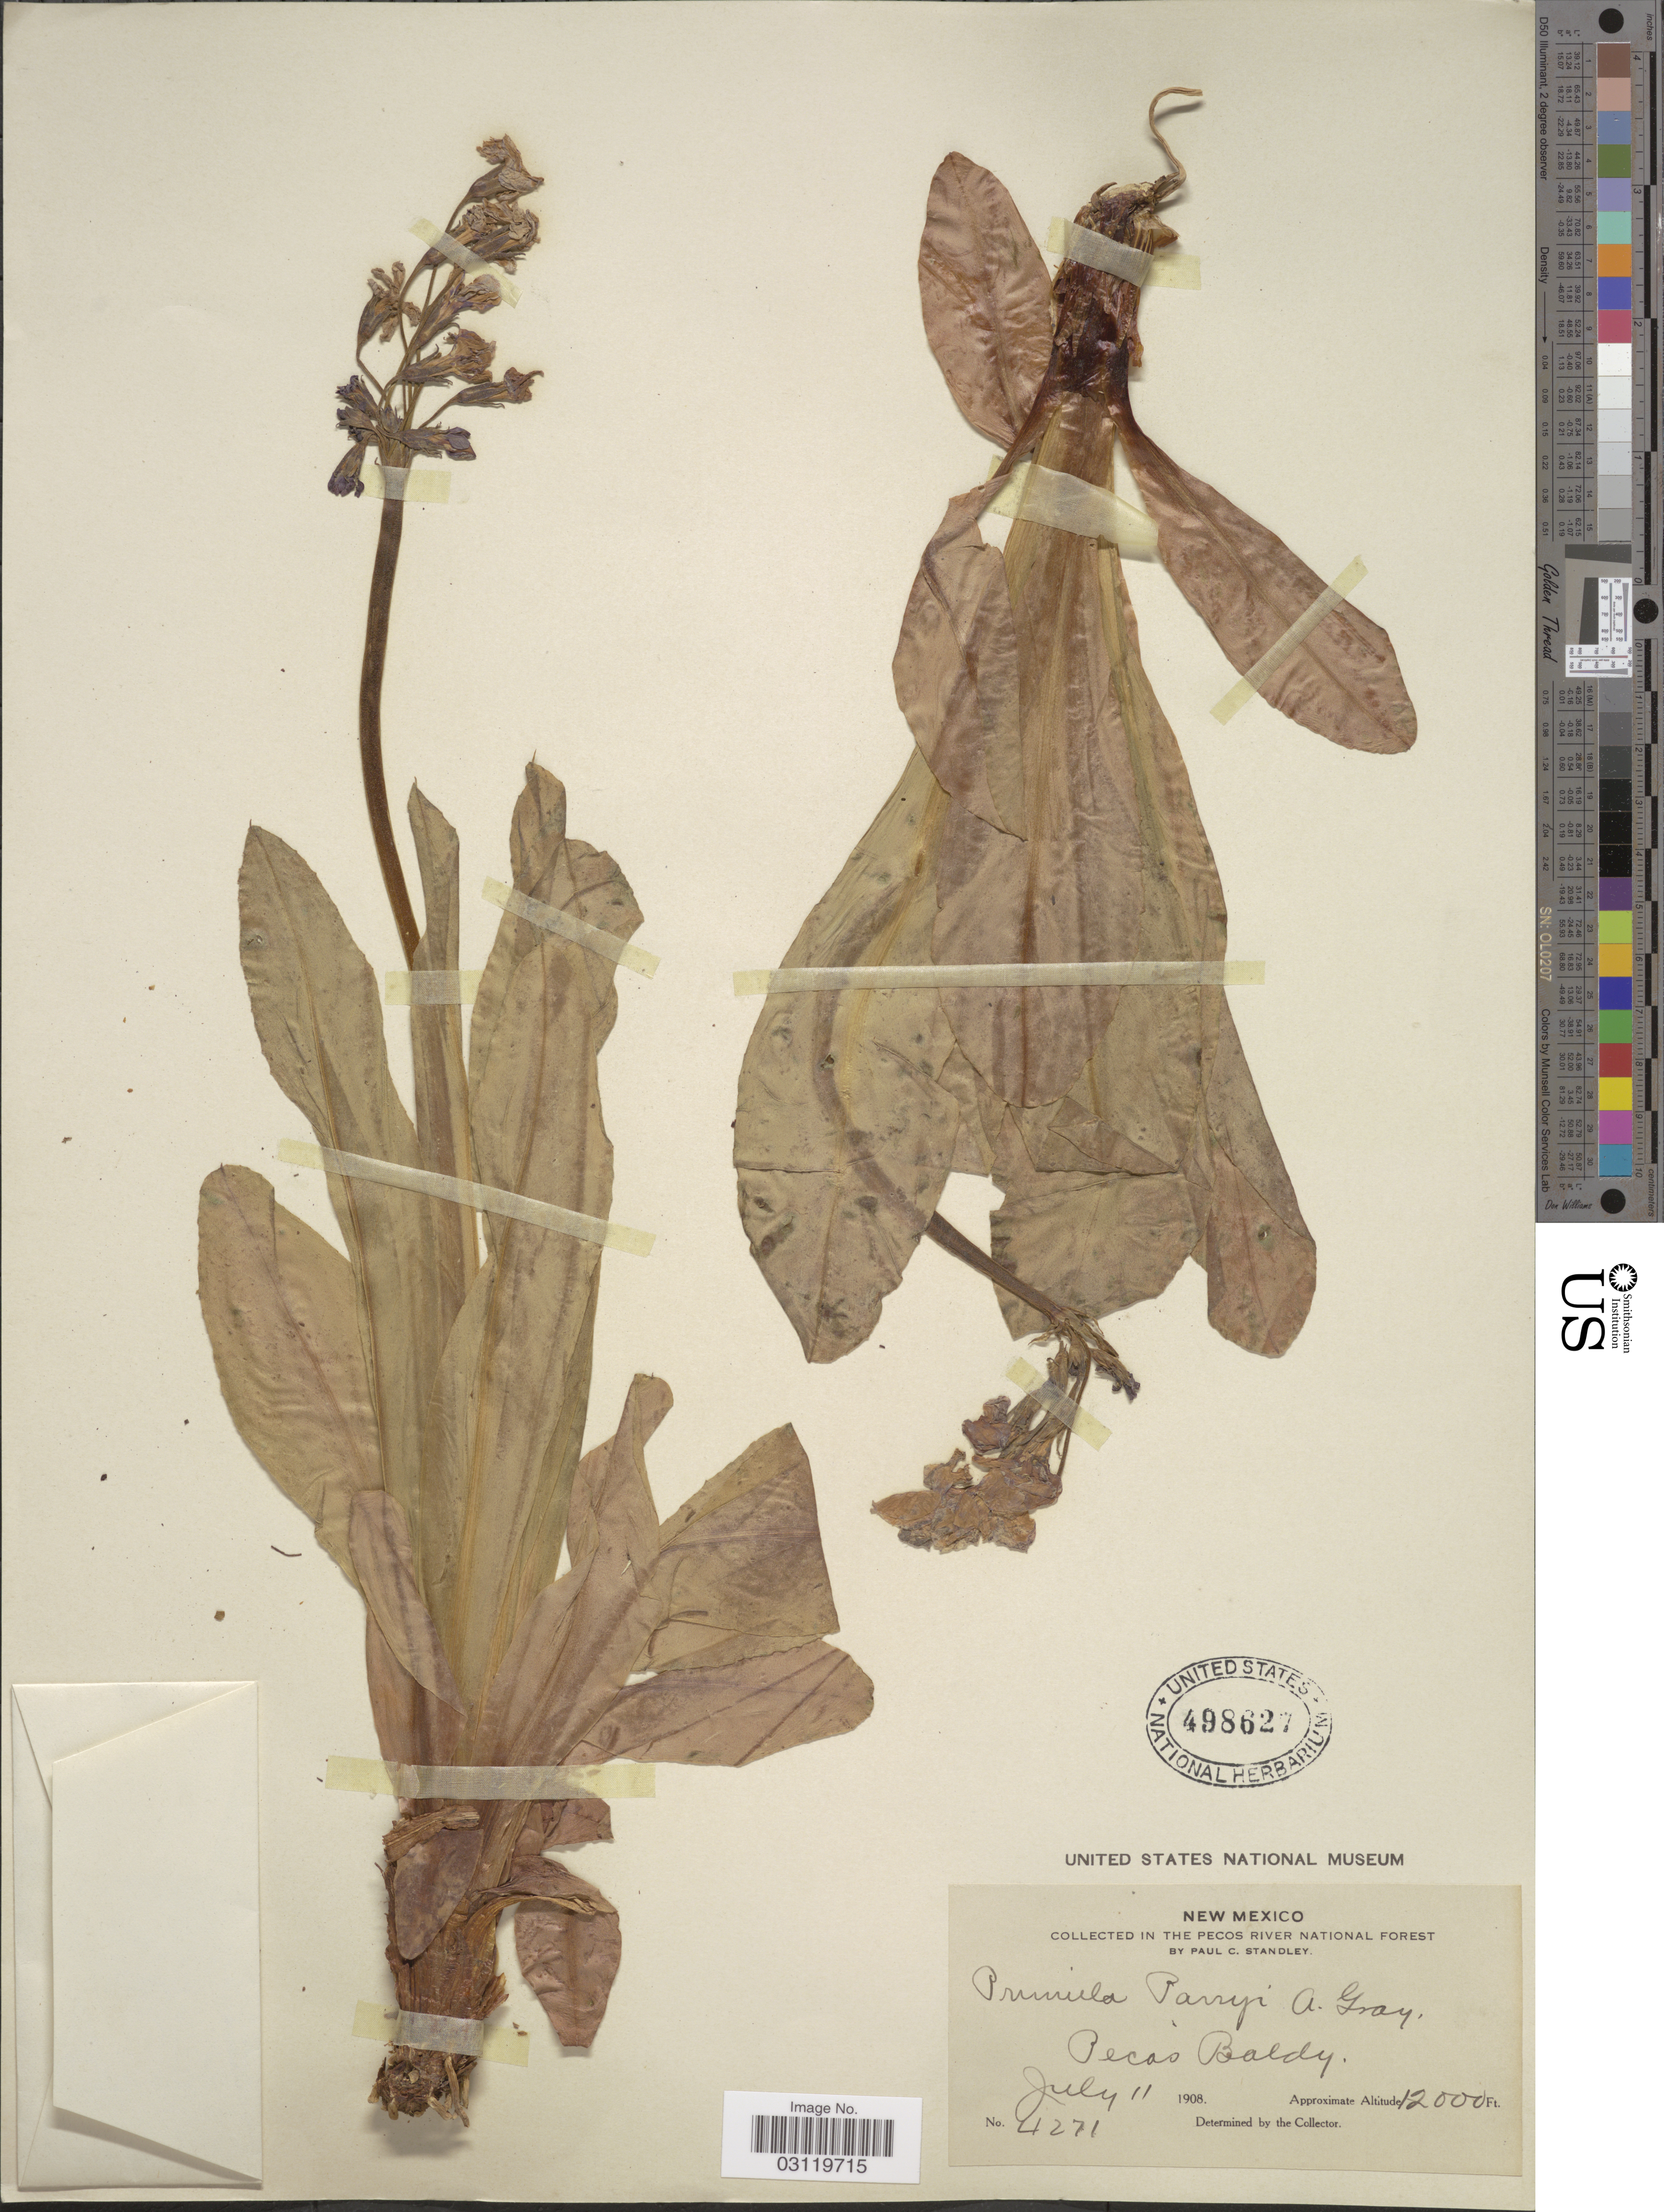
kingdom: Plantae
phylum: Tracheophyta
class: Magnoliopsida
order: Ericales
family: Primulaceae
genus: Primula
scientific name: Primula parryi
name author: A. Gray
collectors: P. C. Standley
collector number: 4271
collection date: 1908-07-11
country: United States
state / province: New Mexico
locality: In the Pecos River National Forest, Pecos Baldy.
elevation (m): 3658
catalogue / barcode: US 498627